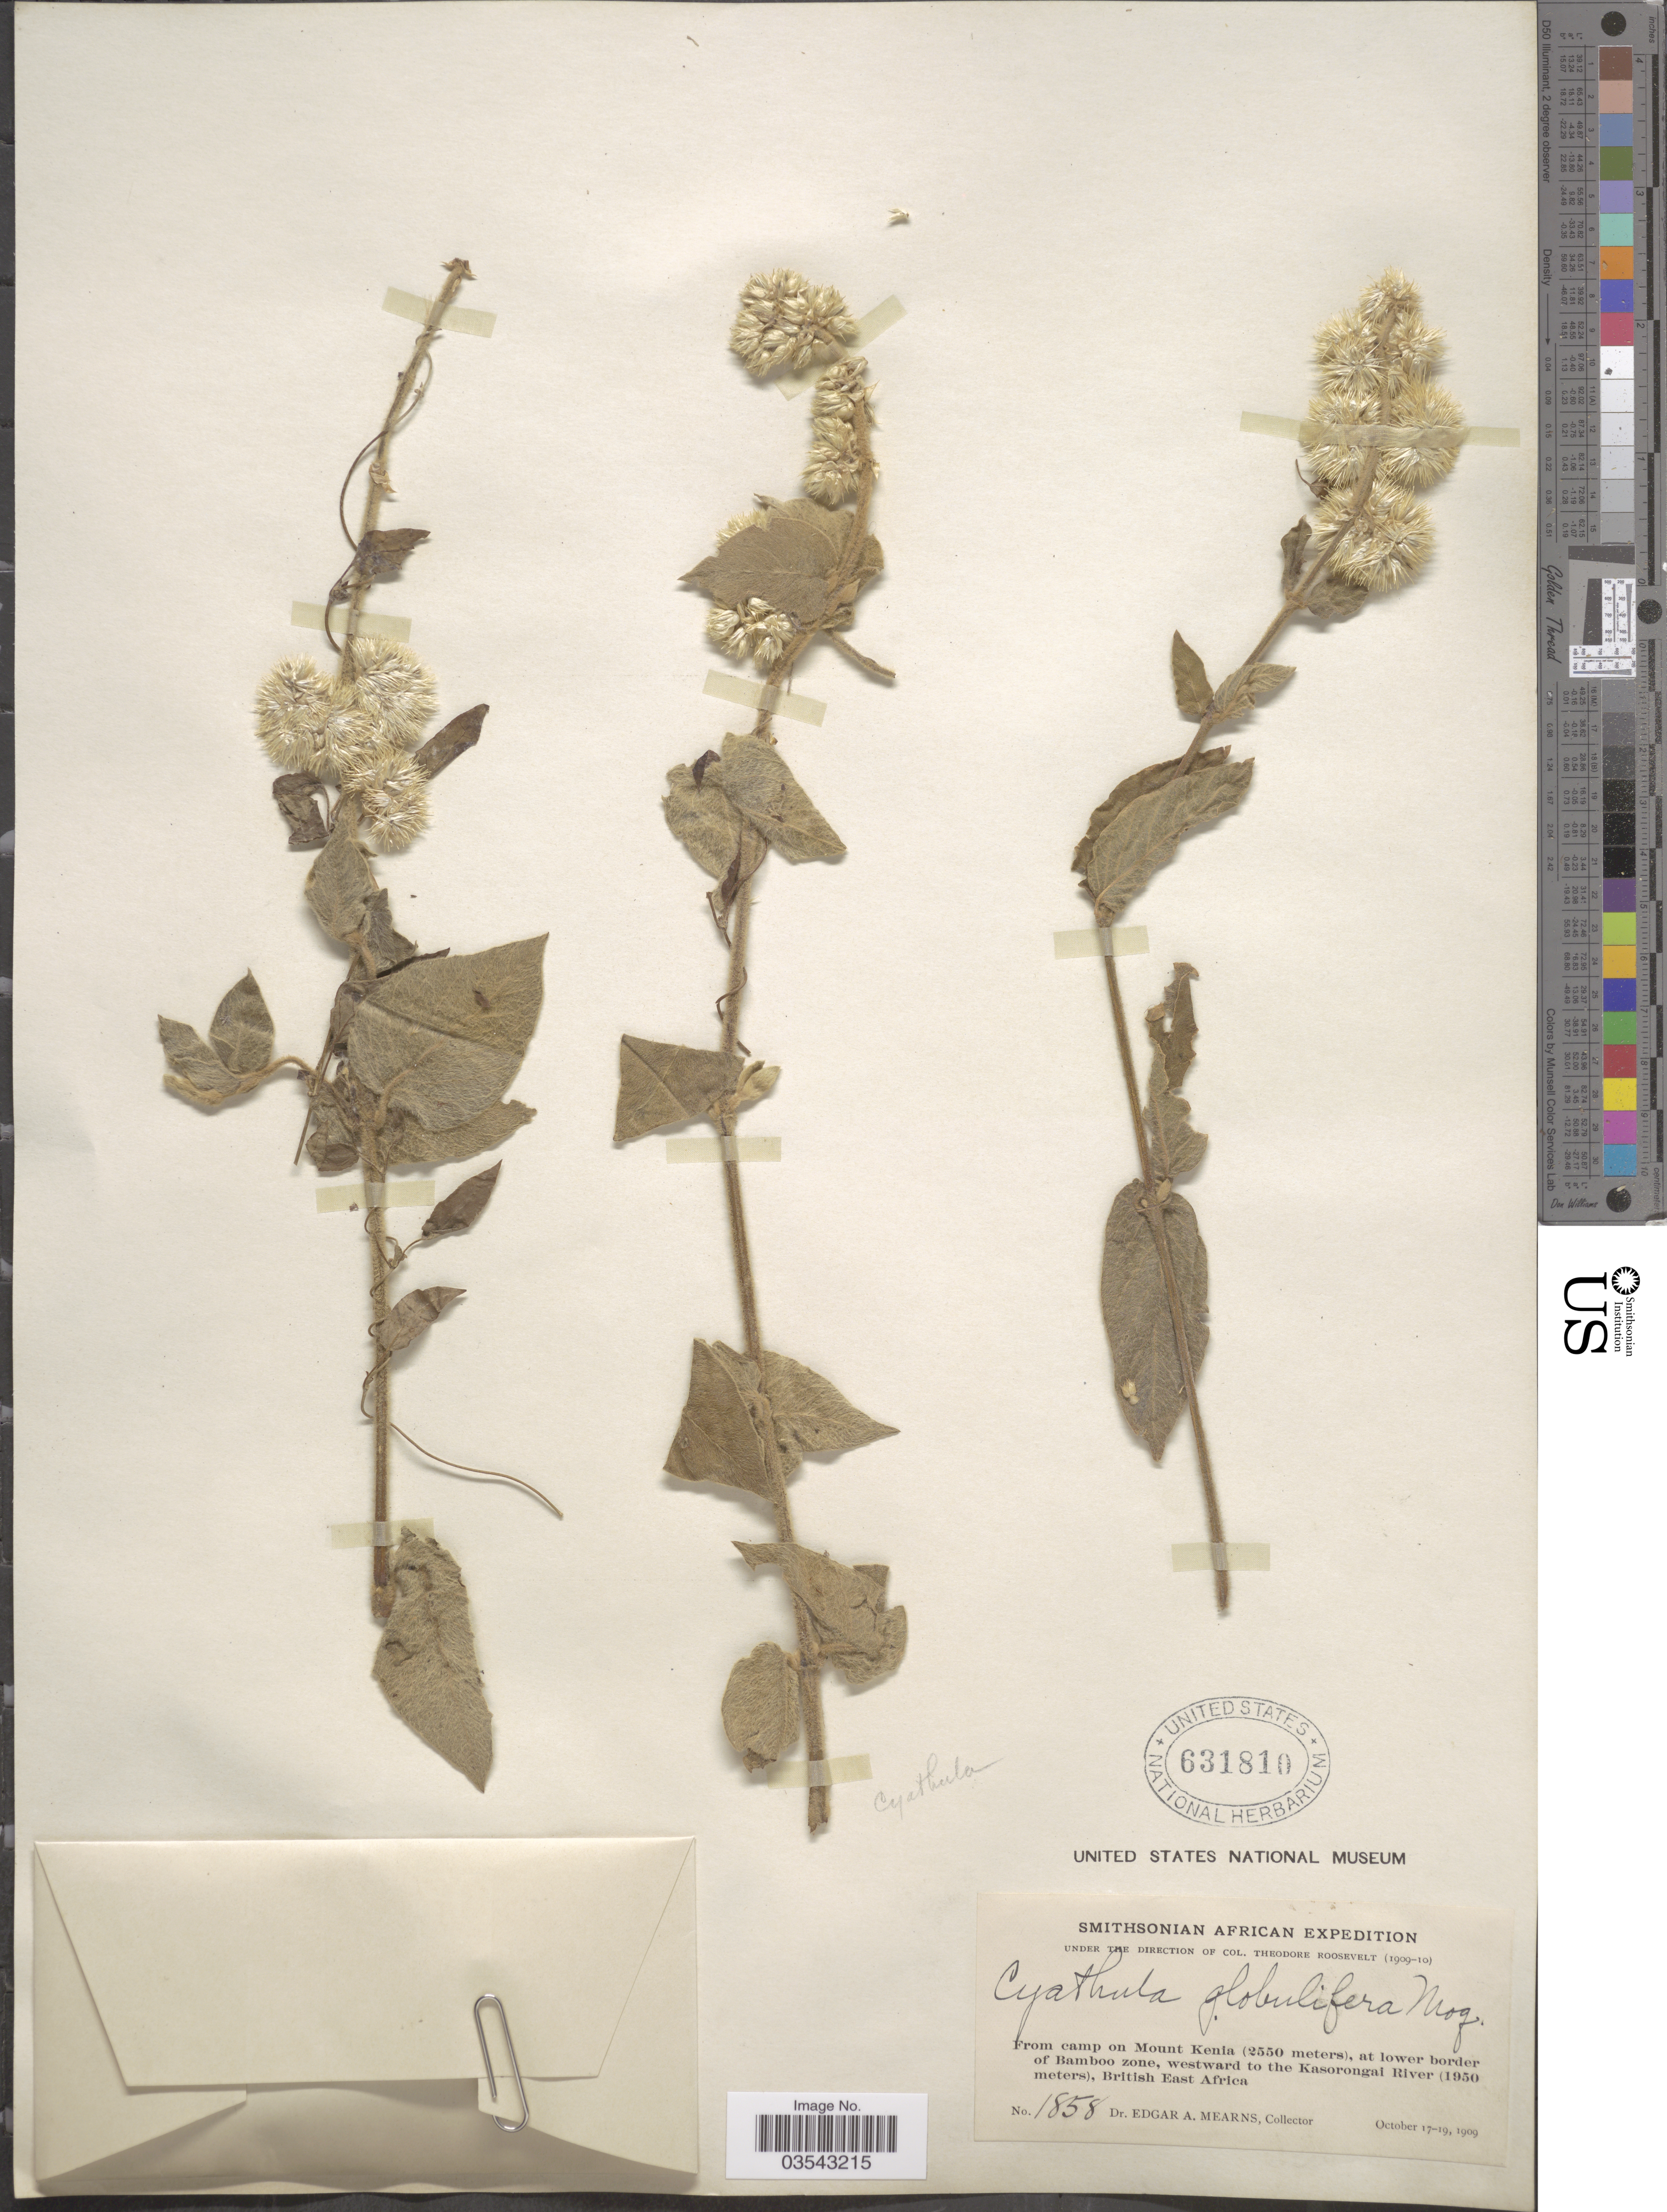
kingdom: Plantae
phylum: Tracheophyta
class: Magnoliopsida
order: Caryophyllales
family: Amaranthaceae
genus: Cyathula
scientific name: Cyathula globulifera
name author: Moq.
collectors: E. A. Mearns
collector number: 1858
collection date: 1909-10-17/1909-10-19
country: Kenya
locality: From camp on Mount Kenia, at lower border of Bamboo zone, westward to the Kasorongai River, British East Africa.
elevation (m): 1950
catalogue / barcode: US 631810